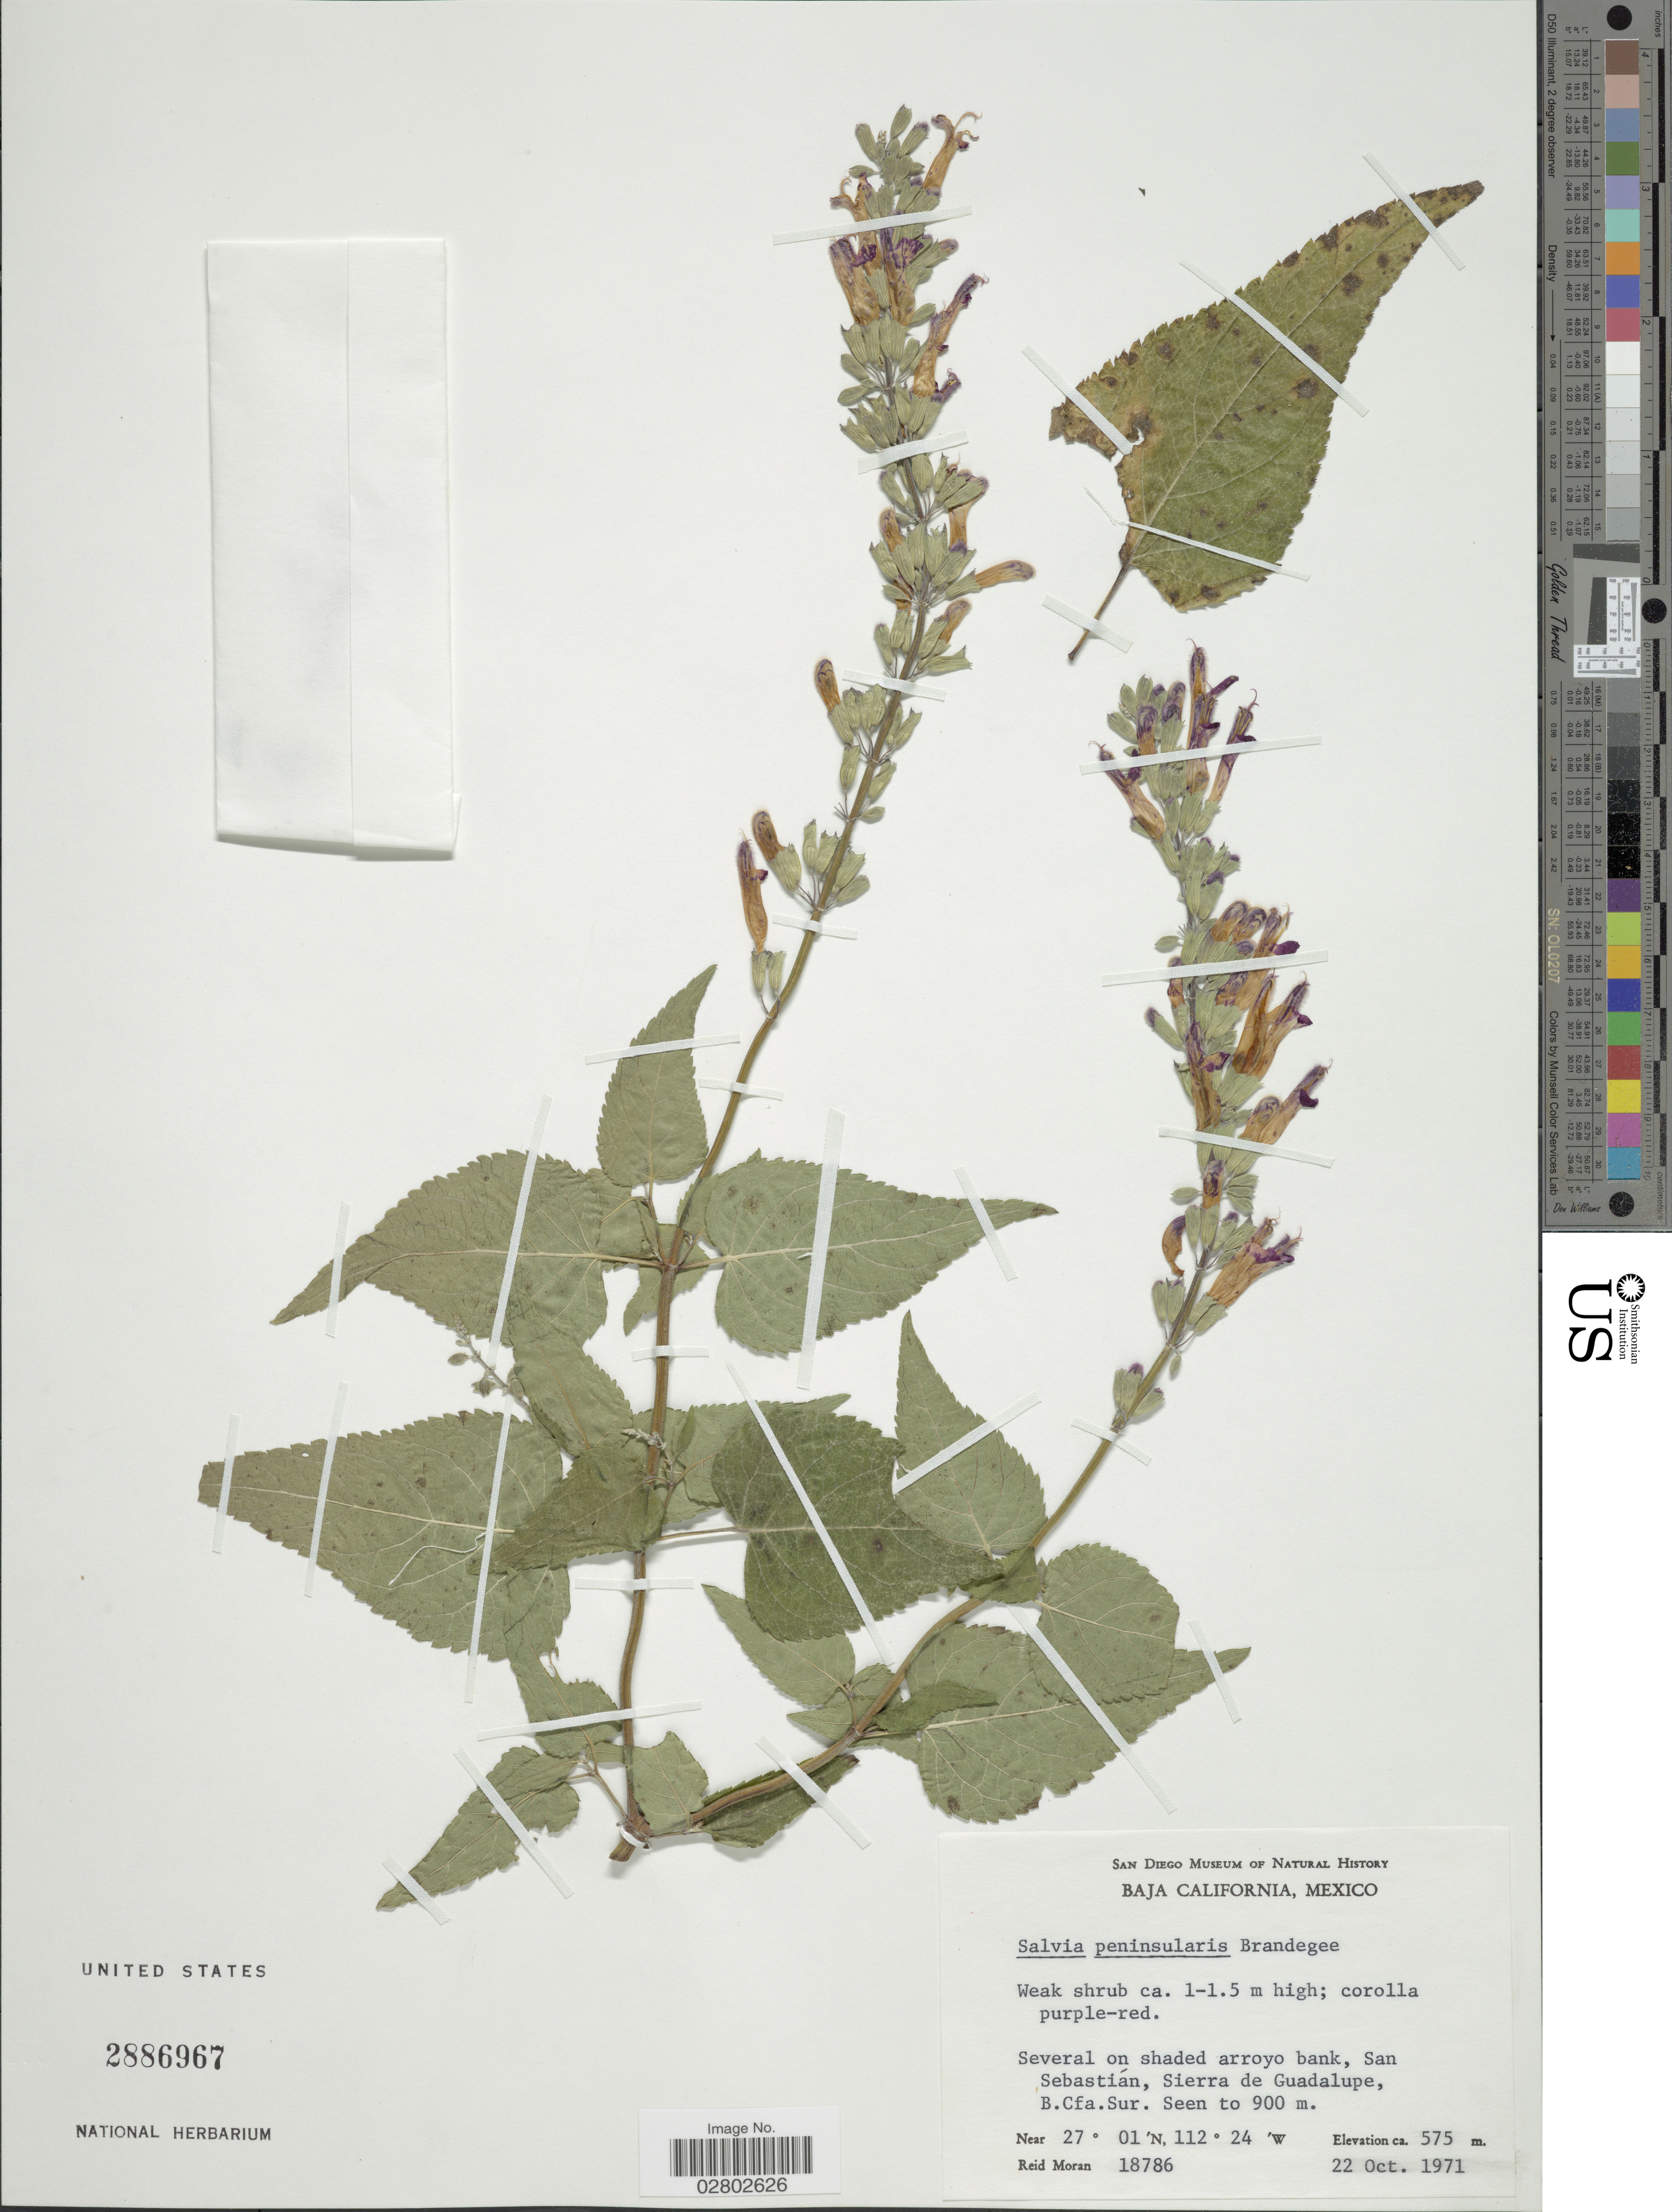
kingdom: Plantae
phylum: Tracheophyta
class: Magnoliopsida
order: Lamiales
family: Lamiaceae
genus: Salvia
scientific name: Salvia peninsularis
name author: Brandegee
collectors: R. V. Moran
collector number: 18786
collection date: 1971-10-22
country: Mexico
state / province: Baja California Sur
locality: San Sebastían, Sierra de Guadalupe, B. Cfa. Sur. Seen to 900 m.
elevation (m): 575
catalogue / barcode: US 2886967